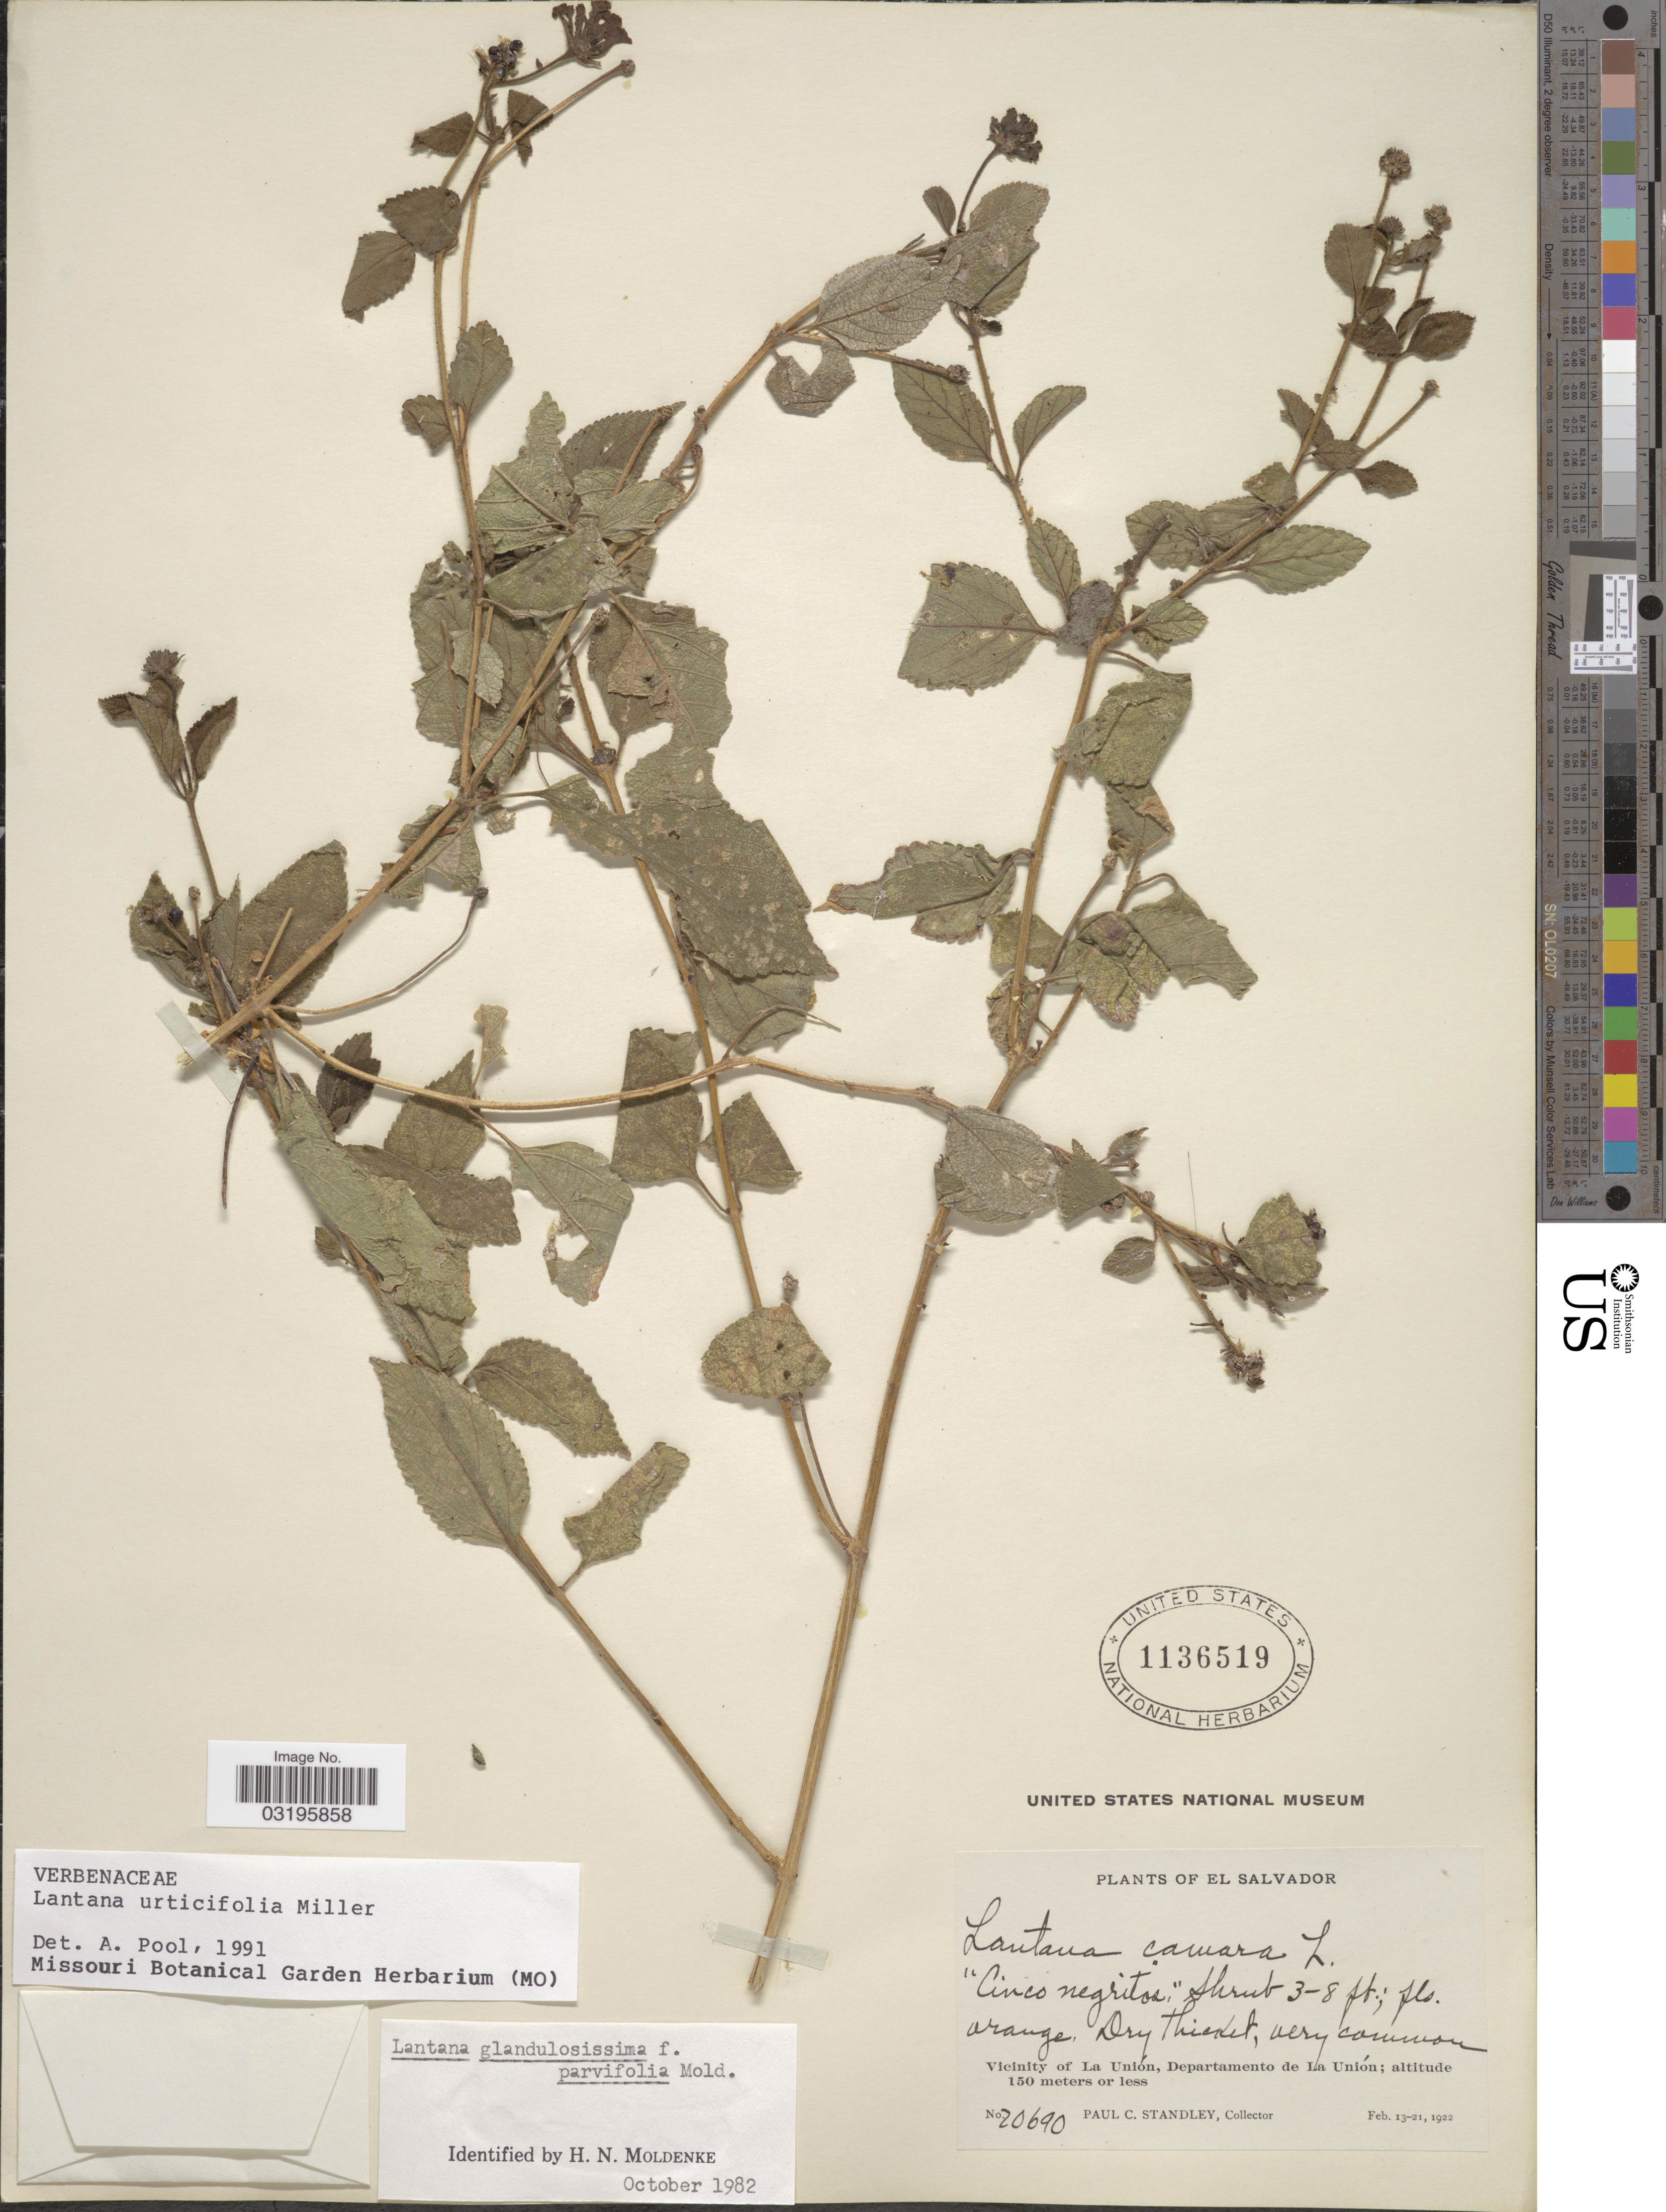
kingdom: Plantae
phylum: Tracheophyta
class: Magnoliopsida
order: Lamiales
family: Verbenaceae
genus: Lantana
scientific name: Lantana urticifolia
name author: Mill.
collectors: P. C. Standley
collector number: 20690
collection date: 1922-02-13/1922-02-21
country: El Salvador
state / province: La Union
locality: Vicinity of La Unión, Departamento de La Unión.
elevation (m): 150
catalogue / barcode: US 1136519